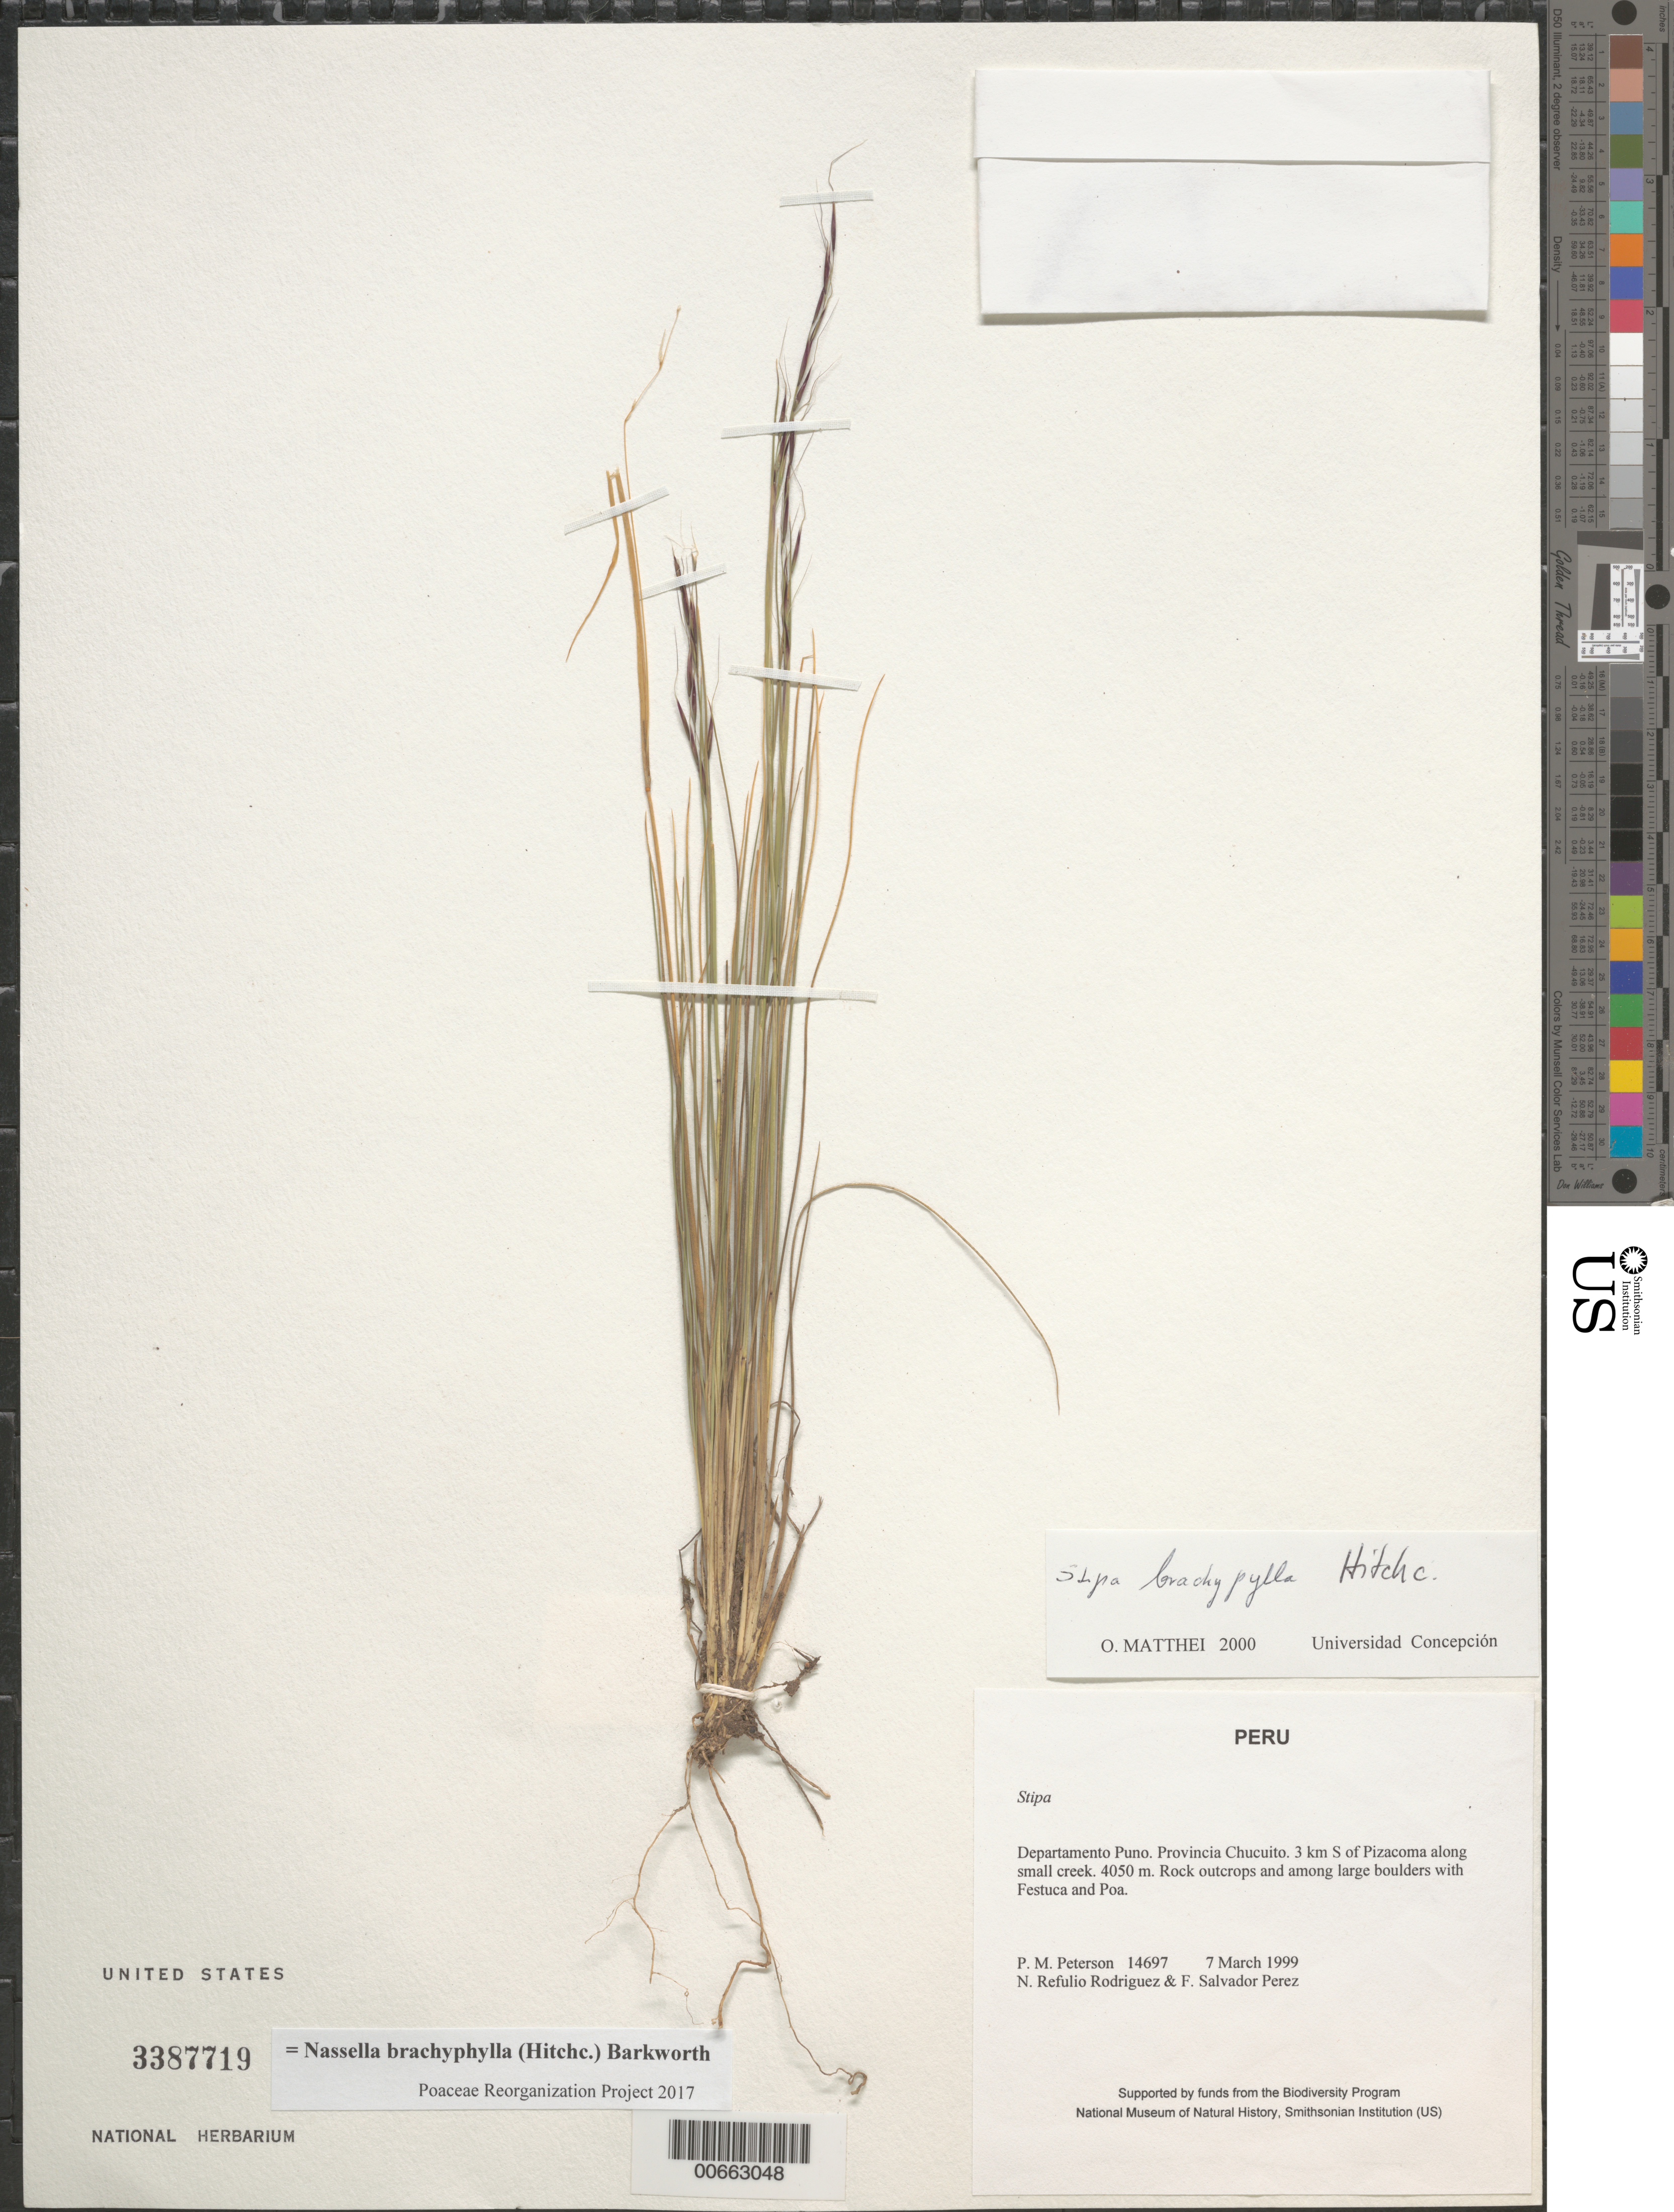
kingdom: Plantae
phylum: Tracheophyta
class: Liliopsida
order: Poales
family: Poaceae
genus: Nassella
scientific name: Nassella brachyphylla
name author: (Hitchc.) Barkworth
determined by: Poaceae Reorganization Project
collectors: P. M. Peterson, N. Refulio-Rodríguez & F. Salvador Perez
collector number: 14697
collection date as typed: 07 Mar 1999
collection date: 1999-03-07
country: Peru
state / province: Puno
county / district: Chucuito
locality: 3 km S of Pizacoma along small creek.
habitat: Rock outcrops and among large boulders with Festuca and Poa.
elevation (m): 4050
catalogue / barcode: US 3387719